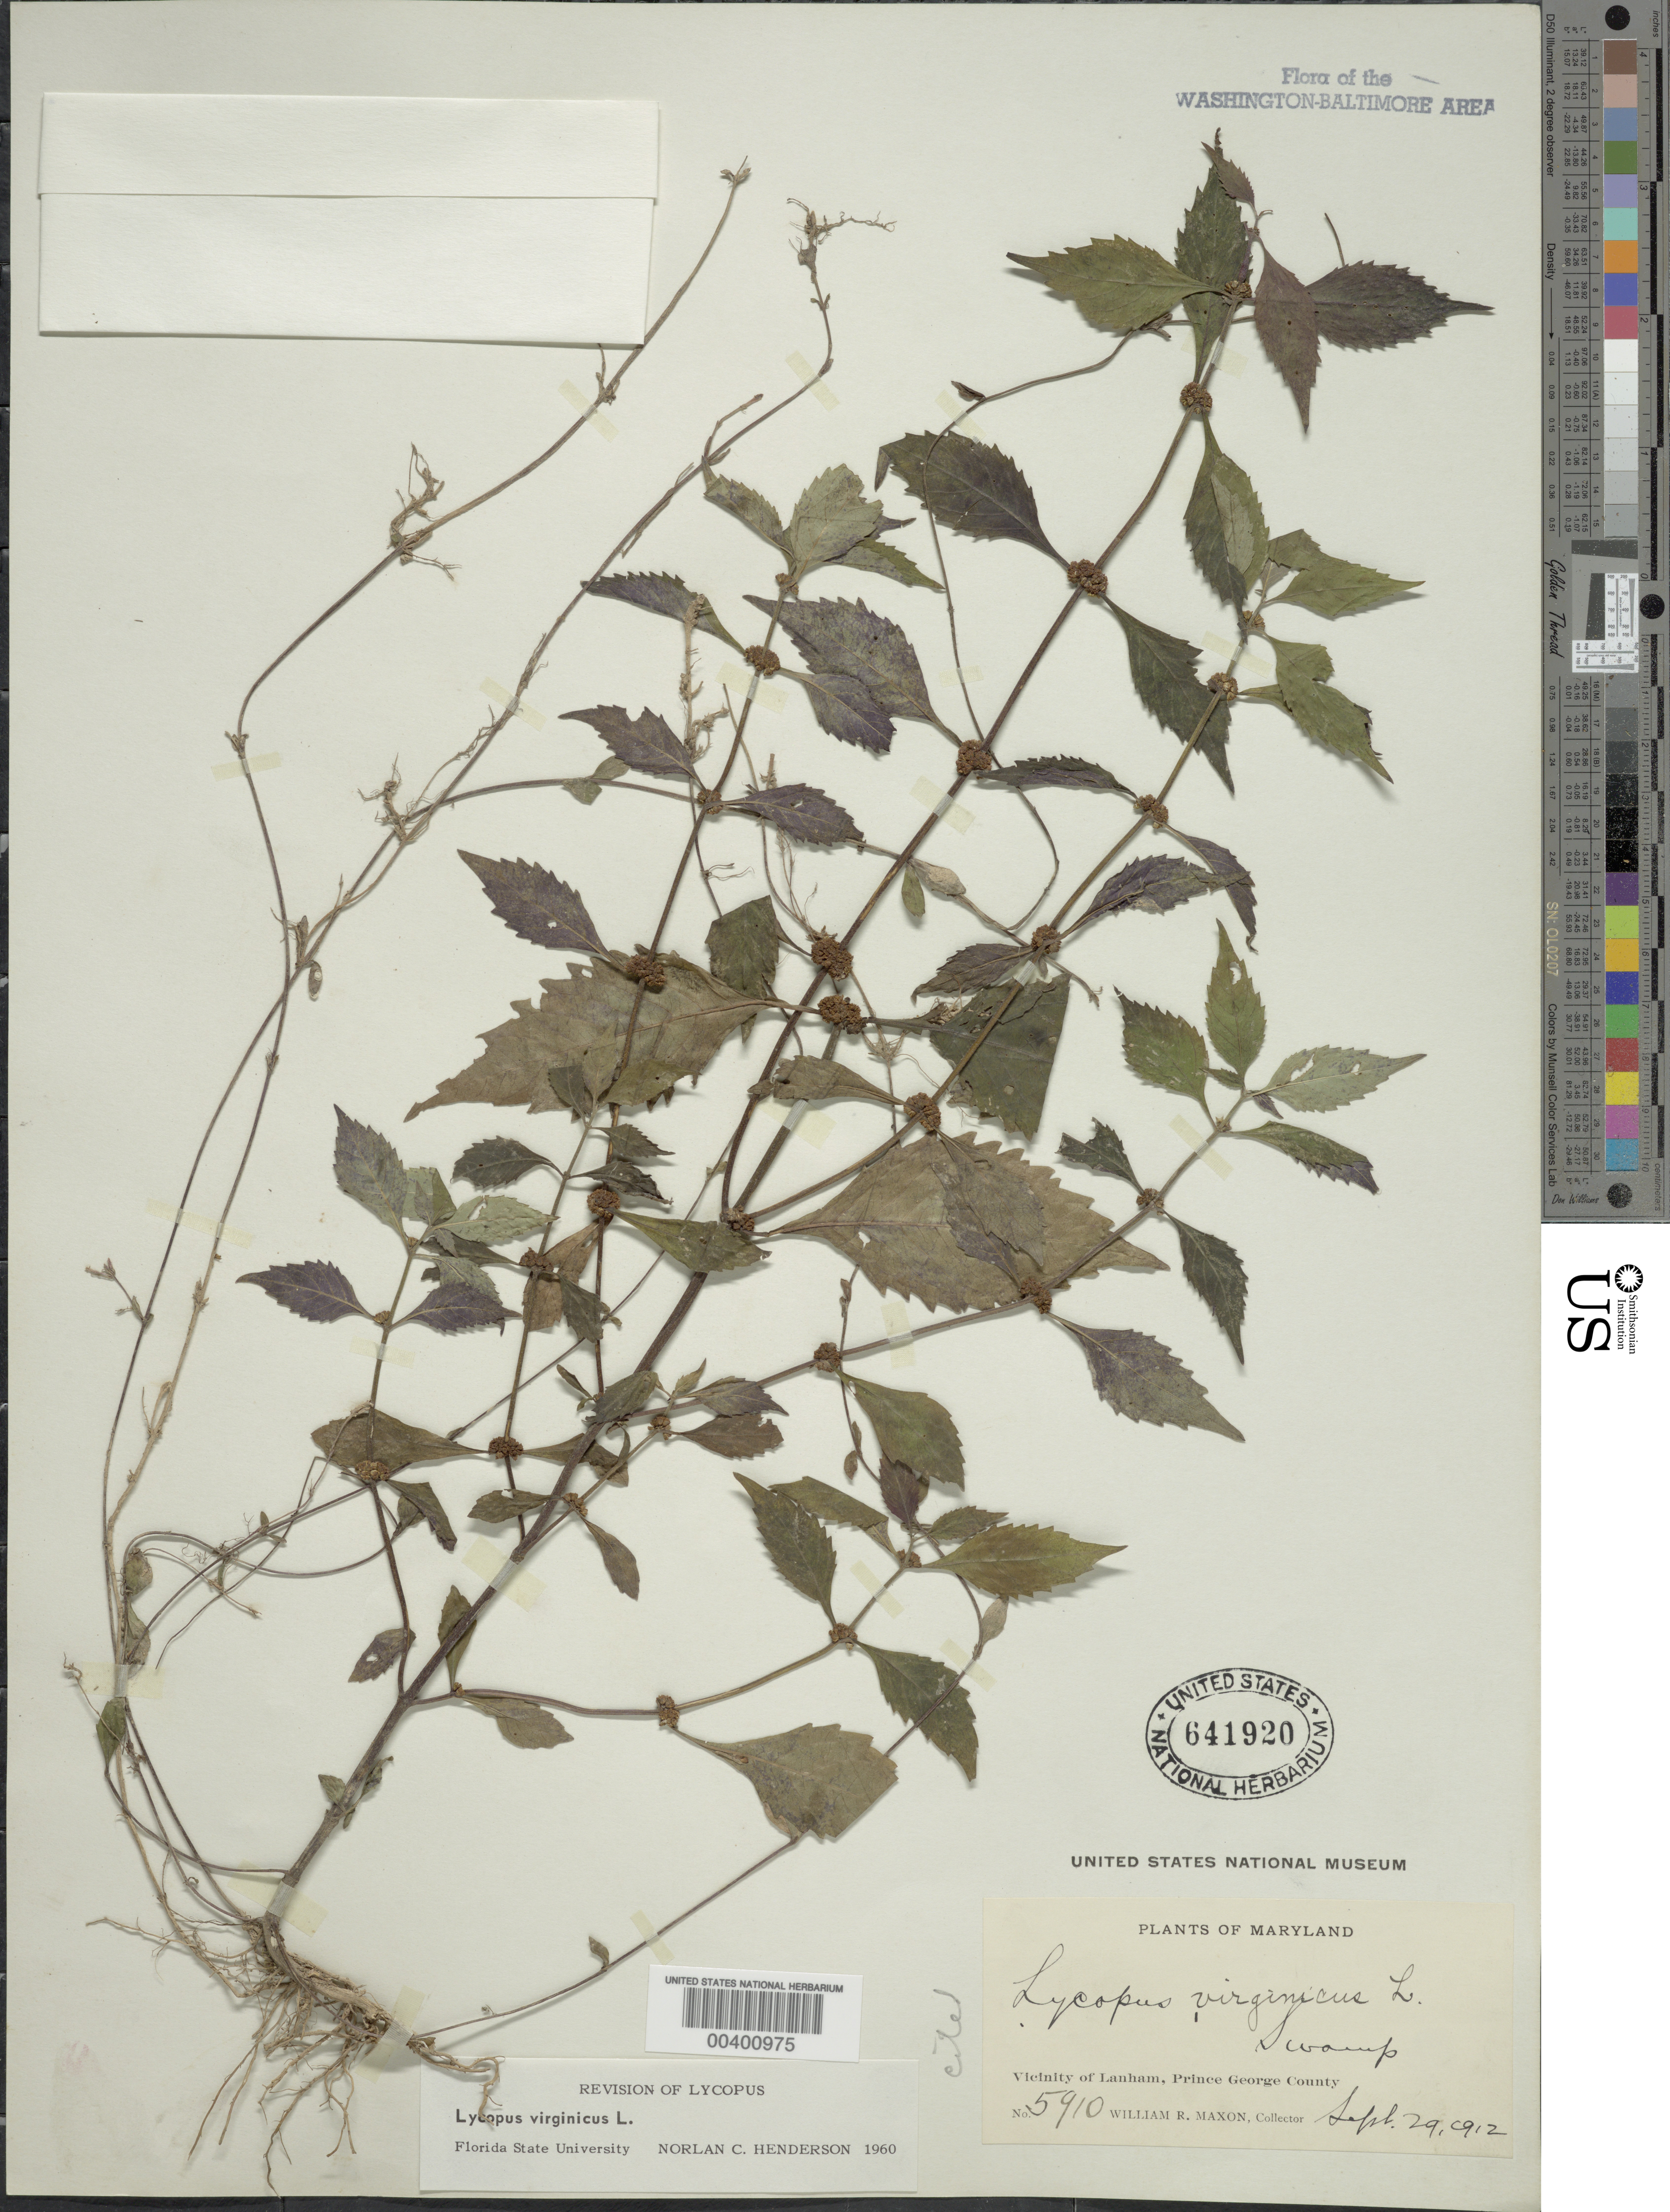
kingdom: Plantae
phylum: Tracheophyta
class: Magnoliopsida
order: Lamiales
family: Lamiaceae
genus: Lycopus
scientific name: Lycopus virginicus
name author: L.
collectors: W. R. Maxon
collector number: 5910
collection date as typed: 29 Sep 1912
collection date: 1912-09-29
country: United States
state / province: Maryland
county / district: Prince George's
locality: Lanham vicinity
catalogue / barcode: US 641920